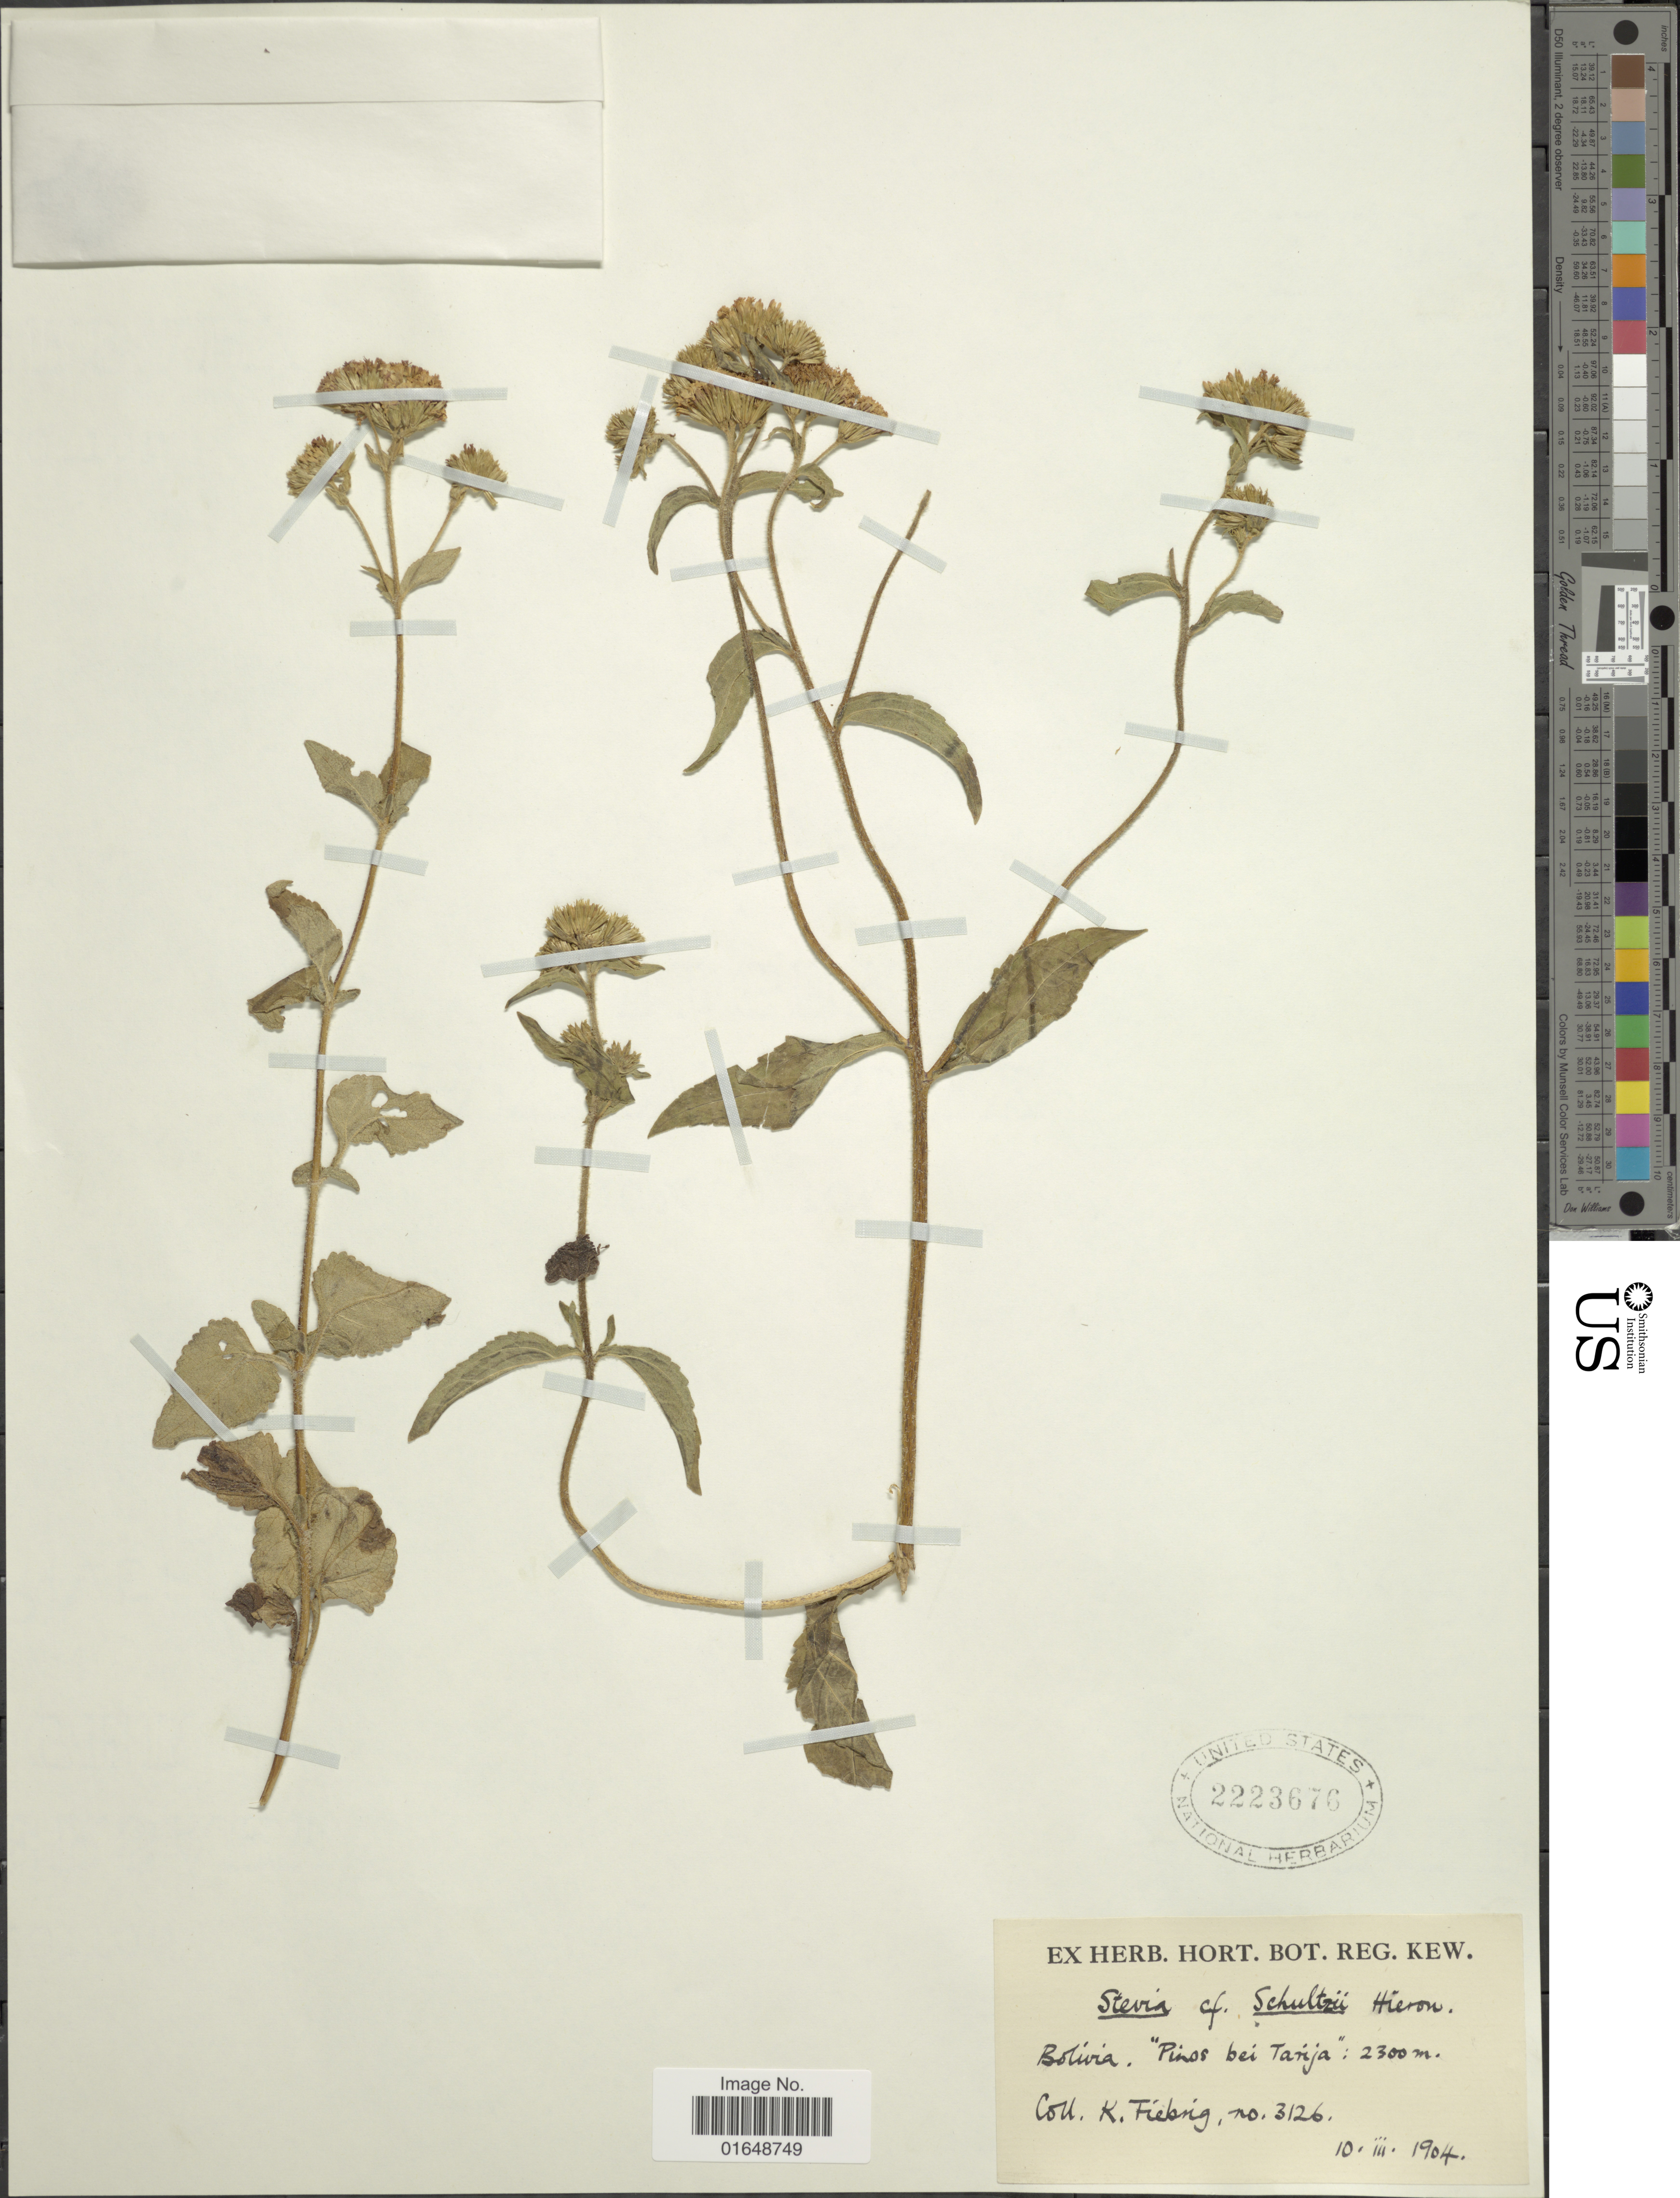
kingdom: Plantae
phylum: Tracheophyta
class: Magnoliopsida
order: Asterales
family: Asteraceae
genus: Stevia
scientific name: Stevia schultzii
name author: Hieron.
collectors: K. Fiebrig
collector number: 3126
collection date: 1904-03-10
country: Bolivia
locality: Pinos bei Tarija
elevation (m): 2300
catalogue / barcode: US 2223676